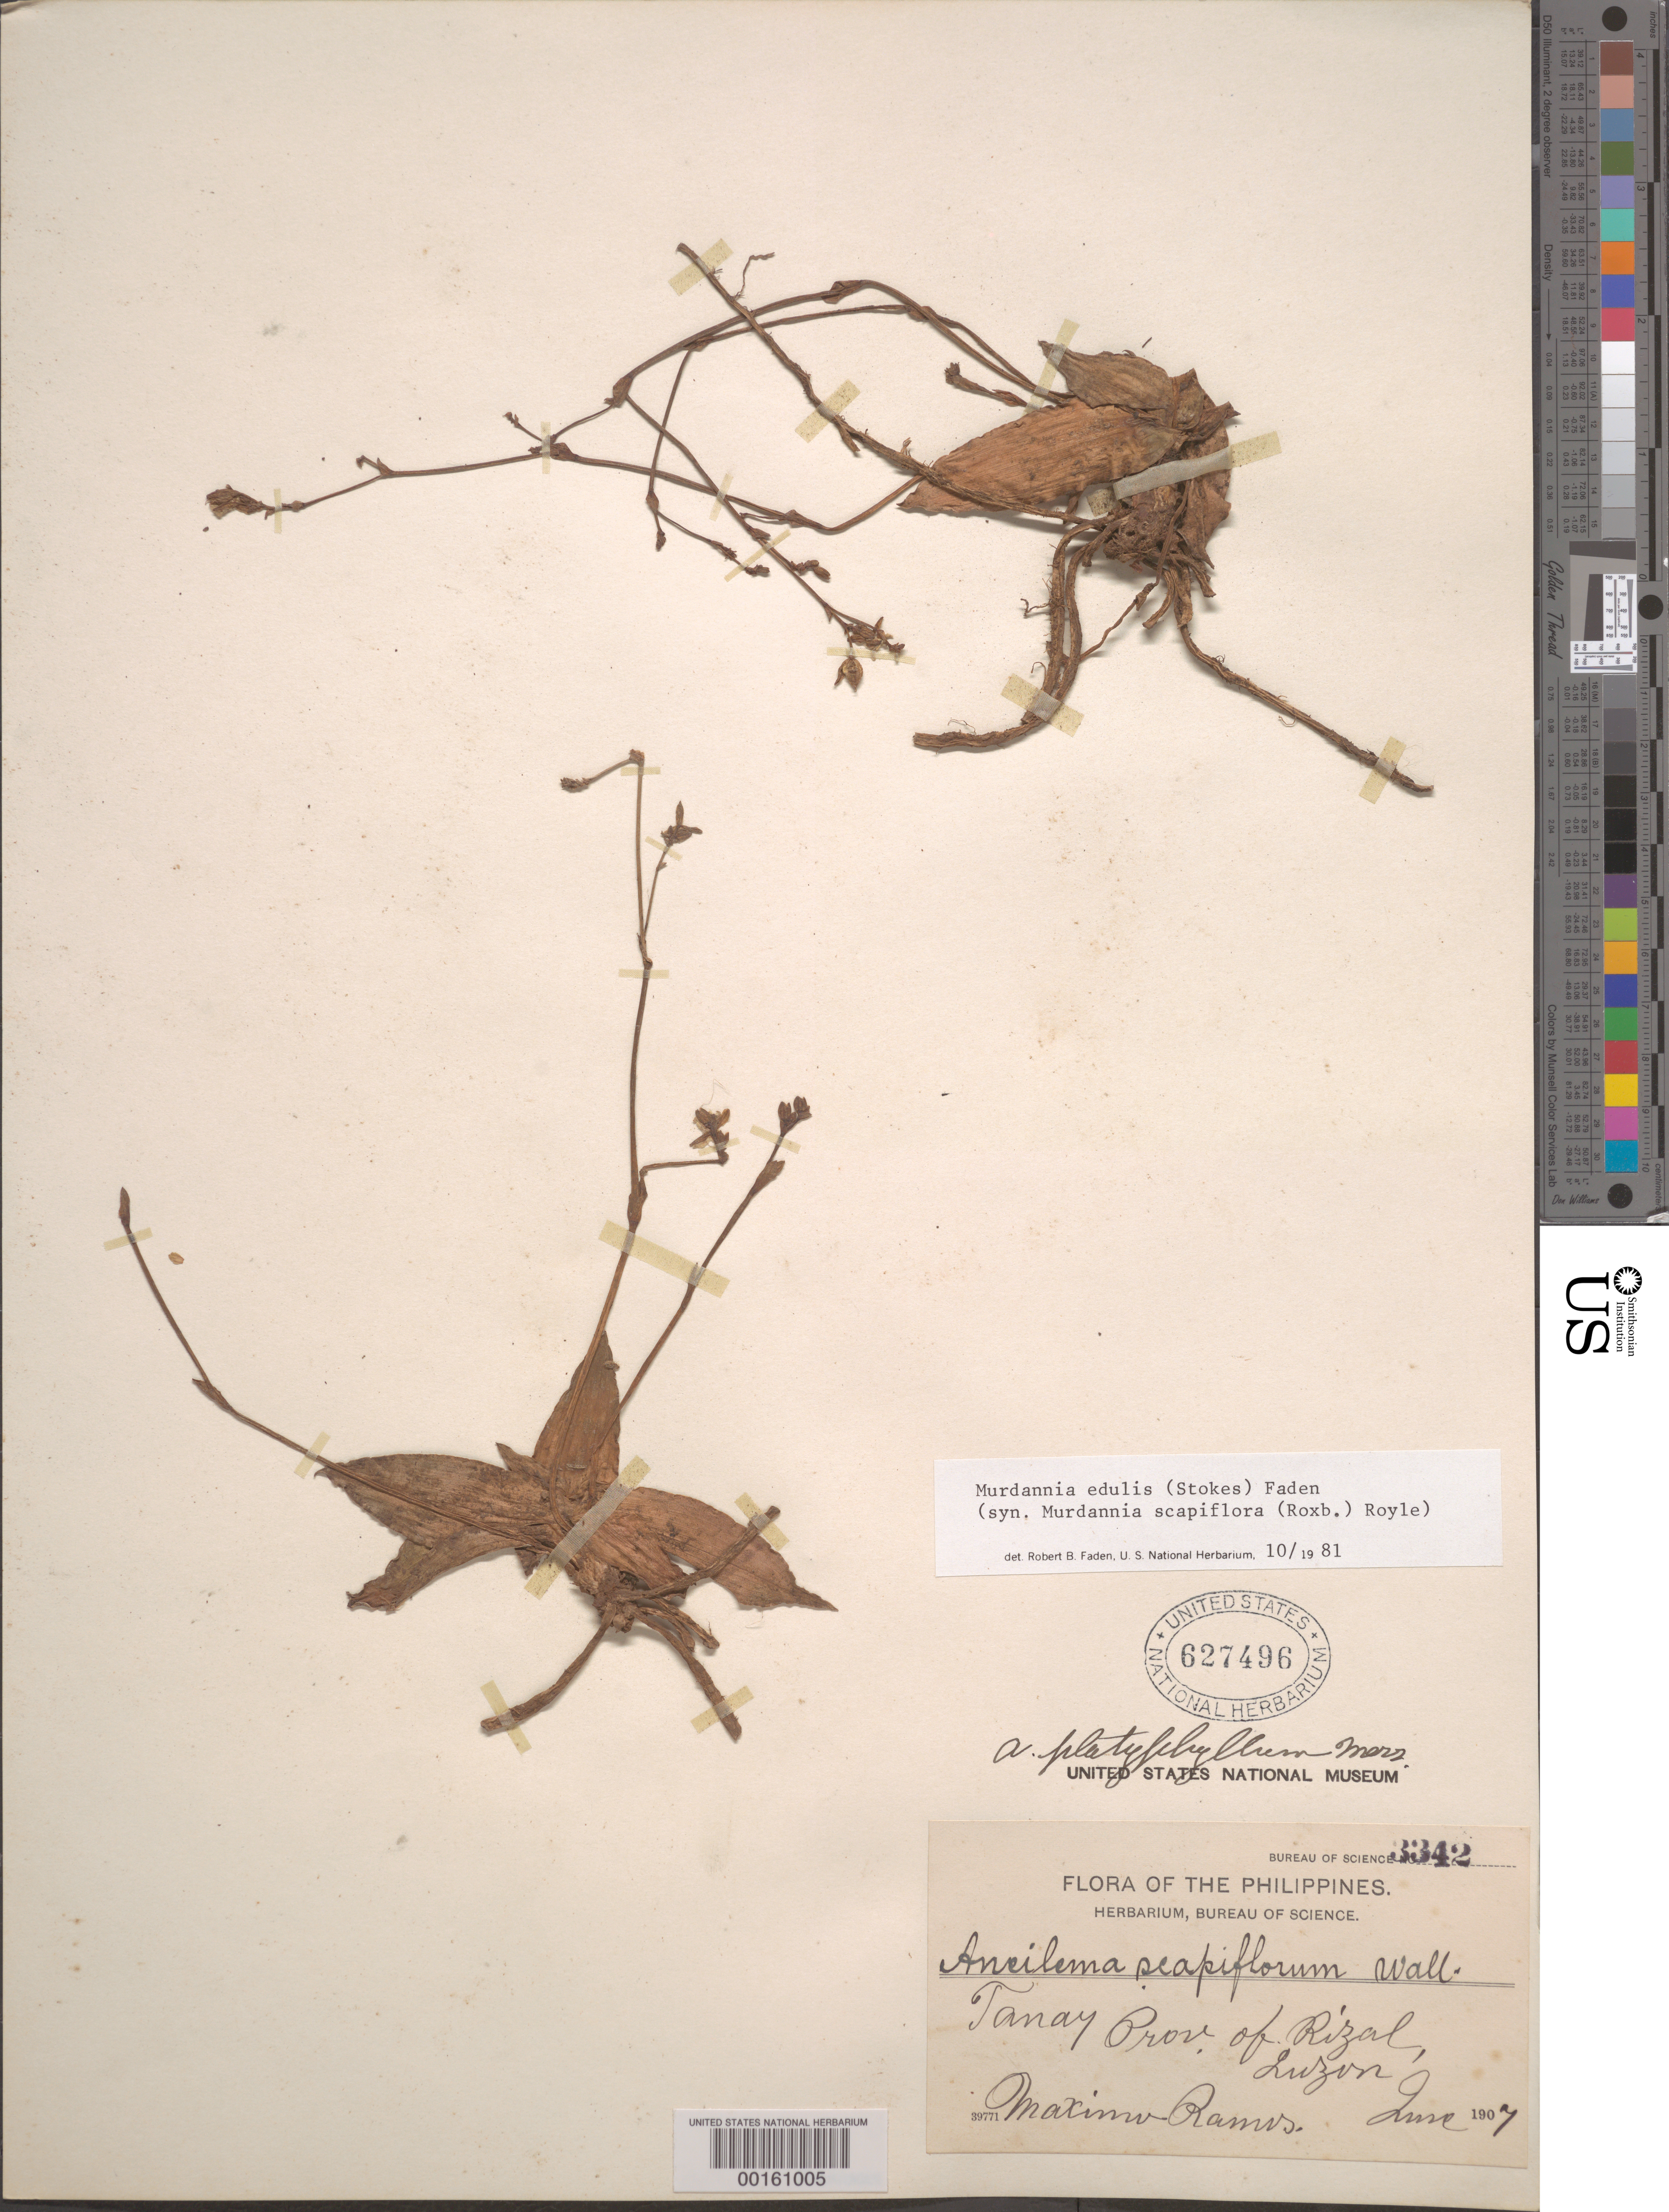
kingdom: Plantae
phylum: Tracheophyta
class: Liliopsida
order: Commelinales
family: Commelinaceae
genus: Murdannia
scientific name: Murdannia edulis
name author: (Stokes) Faden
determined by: Faden, Robert B., (US), Smithsonian Institution - National Museum of Natural History (UNITED STATES)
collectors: M. Ramos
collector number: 3342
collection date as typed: Jun 1907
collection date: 1907-06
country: Philippines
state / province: Calabarzon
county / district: Rizal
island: Luzon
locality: Tanay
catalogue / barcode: US 627496